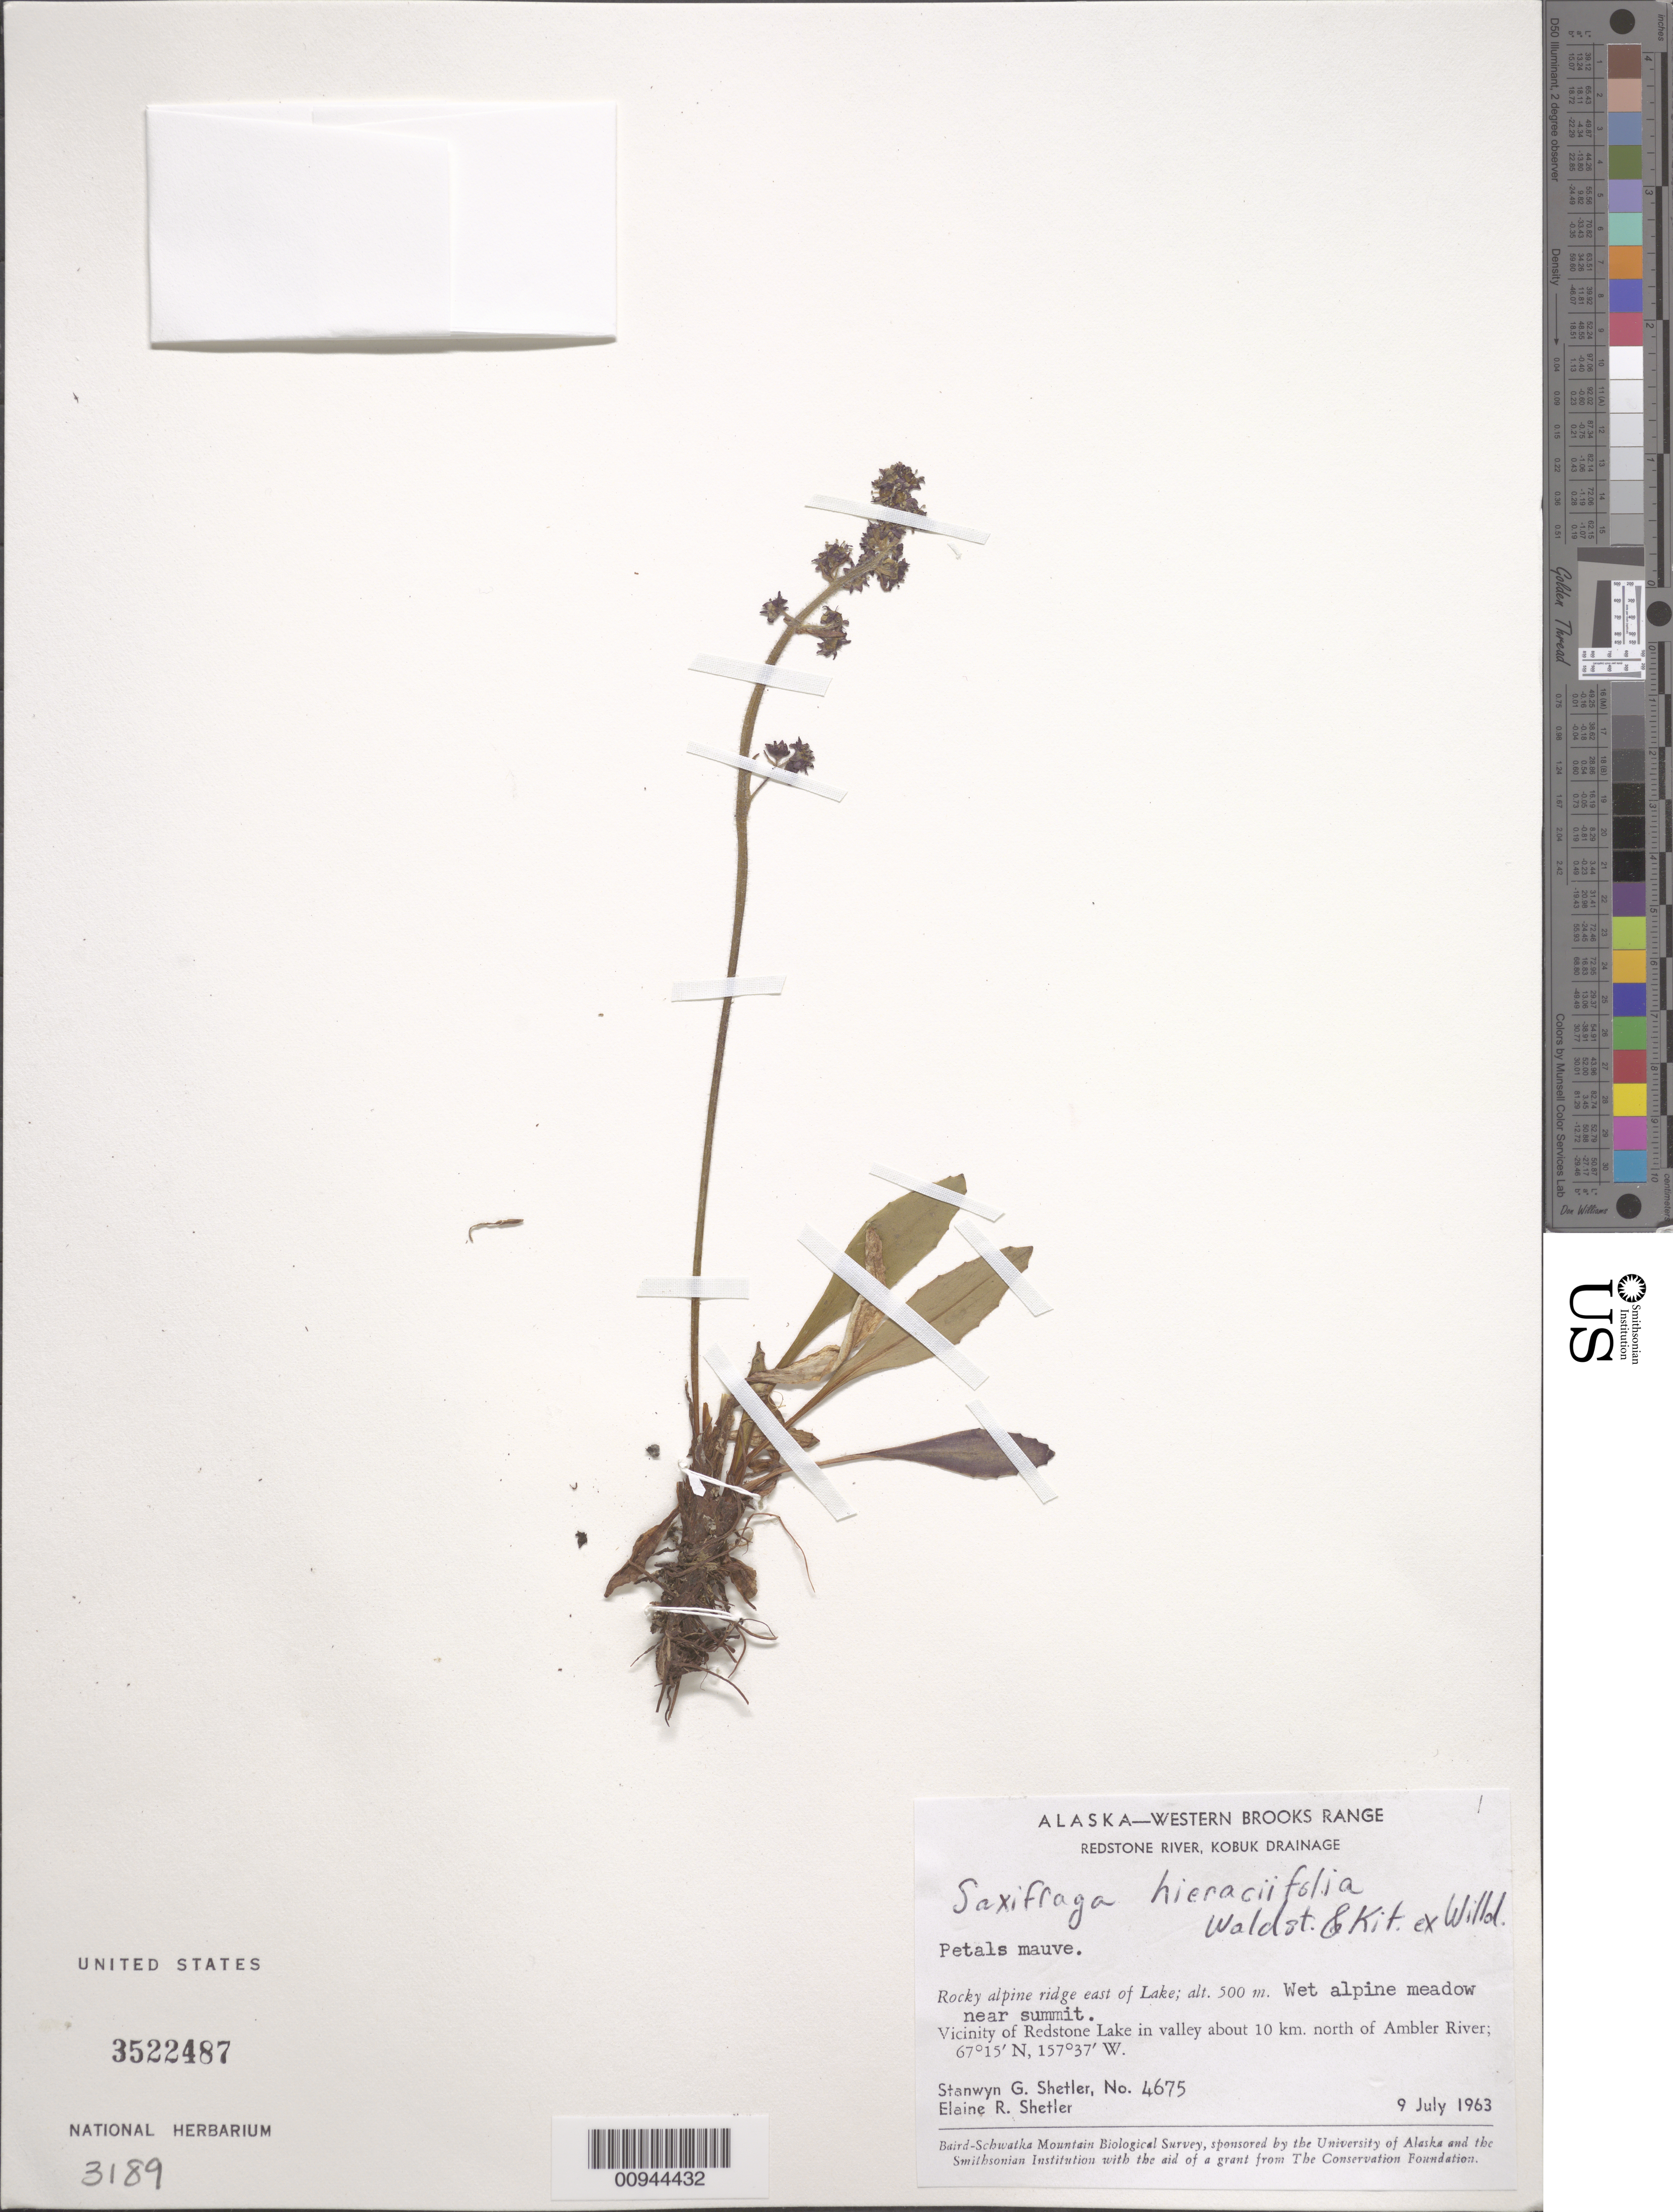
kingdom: Plantae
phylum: Tracheophyta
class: Magnoliopsida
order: Saxifragales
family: Saxifragaceae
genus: Micranthes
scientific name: Micranthes hieraciifolia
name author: (Waldst. & Kit. ex Willd.) Haw.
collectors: S. Shetler & E. R. Shetler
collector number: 4675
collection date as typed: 09 Jul 1963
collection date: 1963-07-09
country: United States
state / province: Alaska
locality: Vicinity of Redstone Lake in valley about 10 km. north of Ambler River. Western Brooks Range, Redstone River, Kobuk Drainage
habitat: Rocky alpine ridge east of Lake; wet alpine meadow near summit.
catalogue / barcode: US 3522487